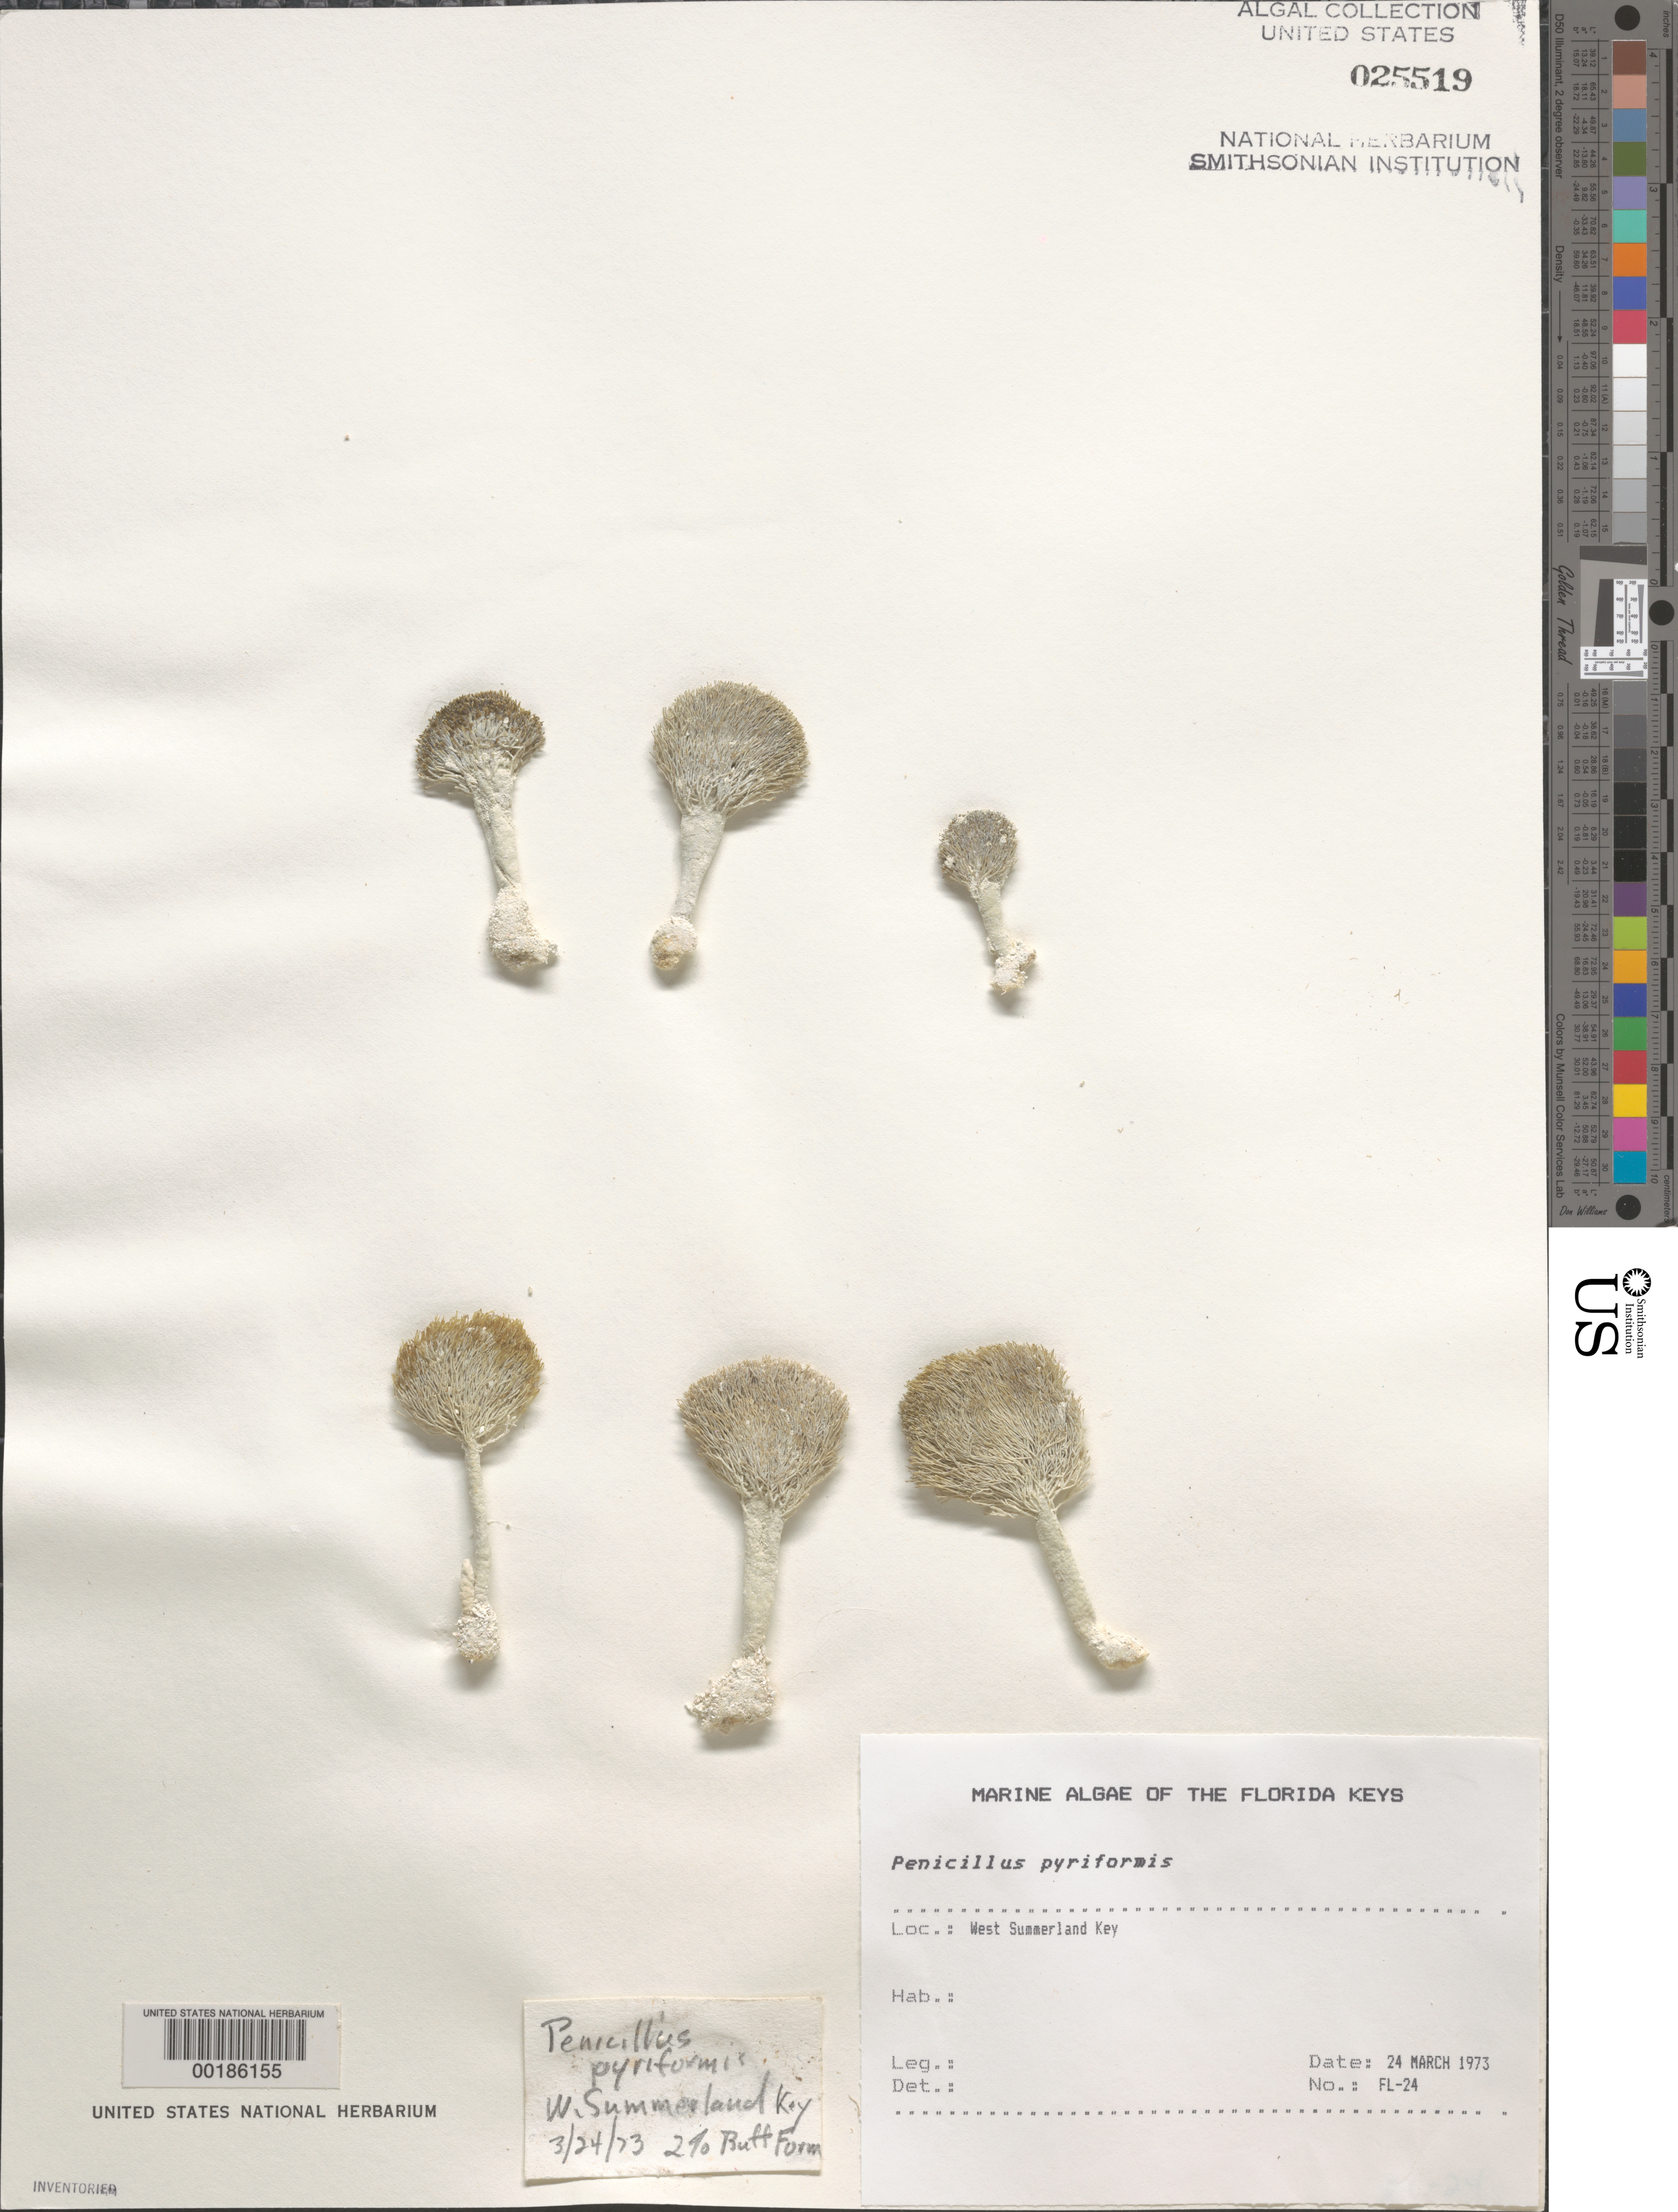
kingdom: Plantae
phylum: Chlorophyta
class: Ulvophyceae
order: Bryopsidales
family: Udoteaceae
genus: Penicillus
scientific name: Penicillus pyriformis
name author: A. Gepp & E. Gepp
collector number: FL-24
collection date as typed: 24 Mar 1973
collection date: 1973-03-24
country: United States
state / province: Florida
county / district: Monroe County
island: West Summerland Key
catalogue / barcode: US 25519